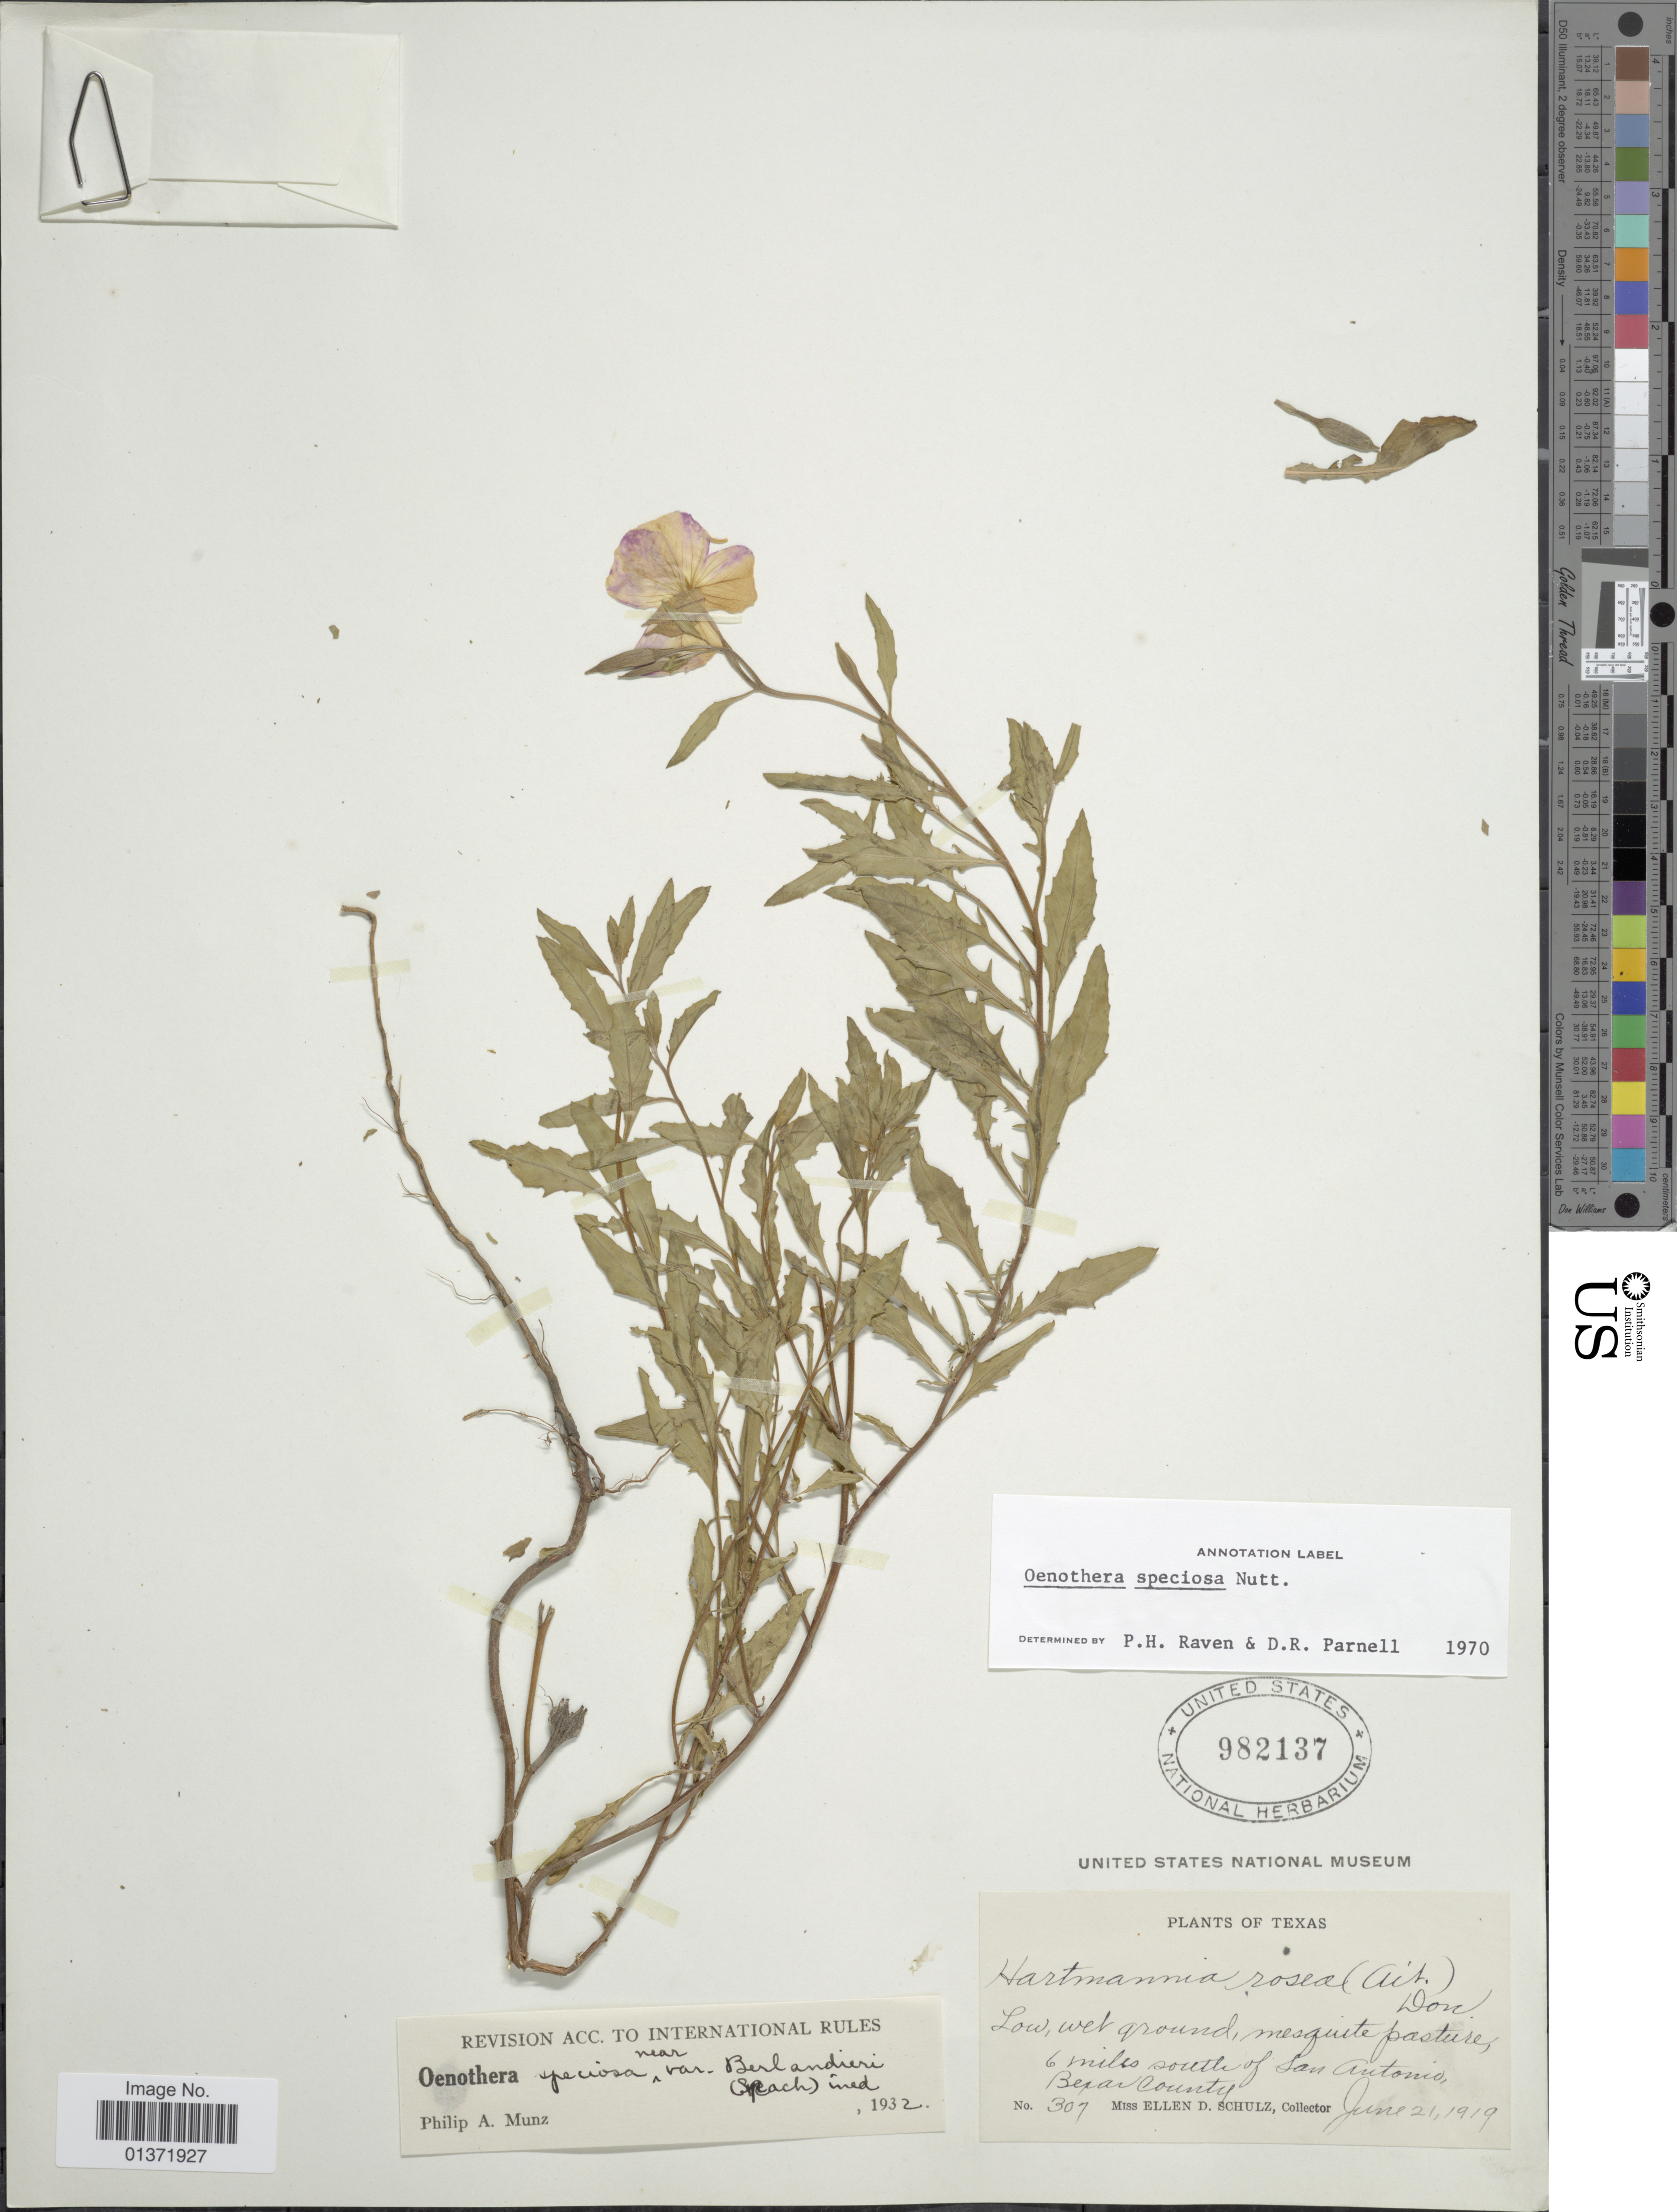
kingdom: Plantae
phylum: Tracheophyta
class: Magnoliopsida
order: Myrtales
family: Onagraceae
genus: Oenothera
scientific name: Oenothera speciosa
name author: Nutt.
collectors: E. D. Schulz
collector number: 307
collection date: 1919-06-21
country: United States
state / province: Texas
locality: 6 miles south of San Antonio, Bexar County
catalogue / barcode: US 982137